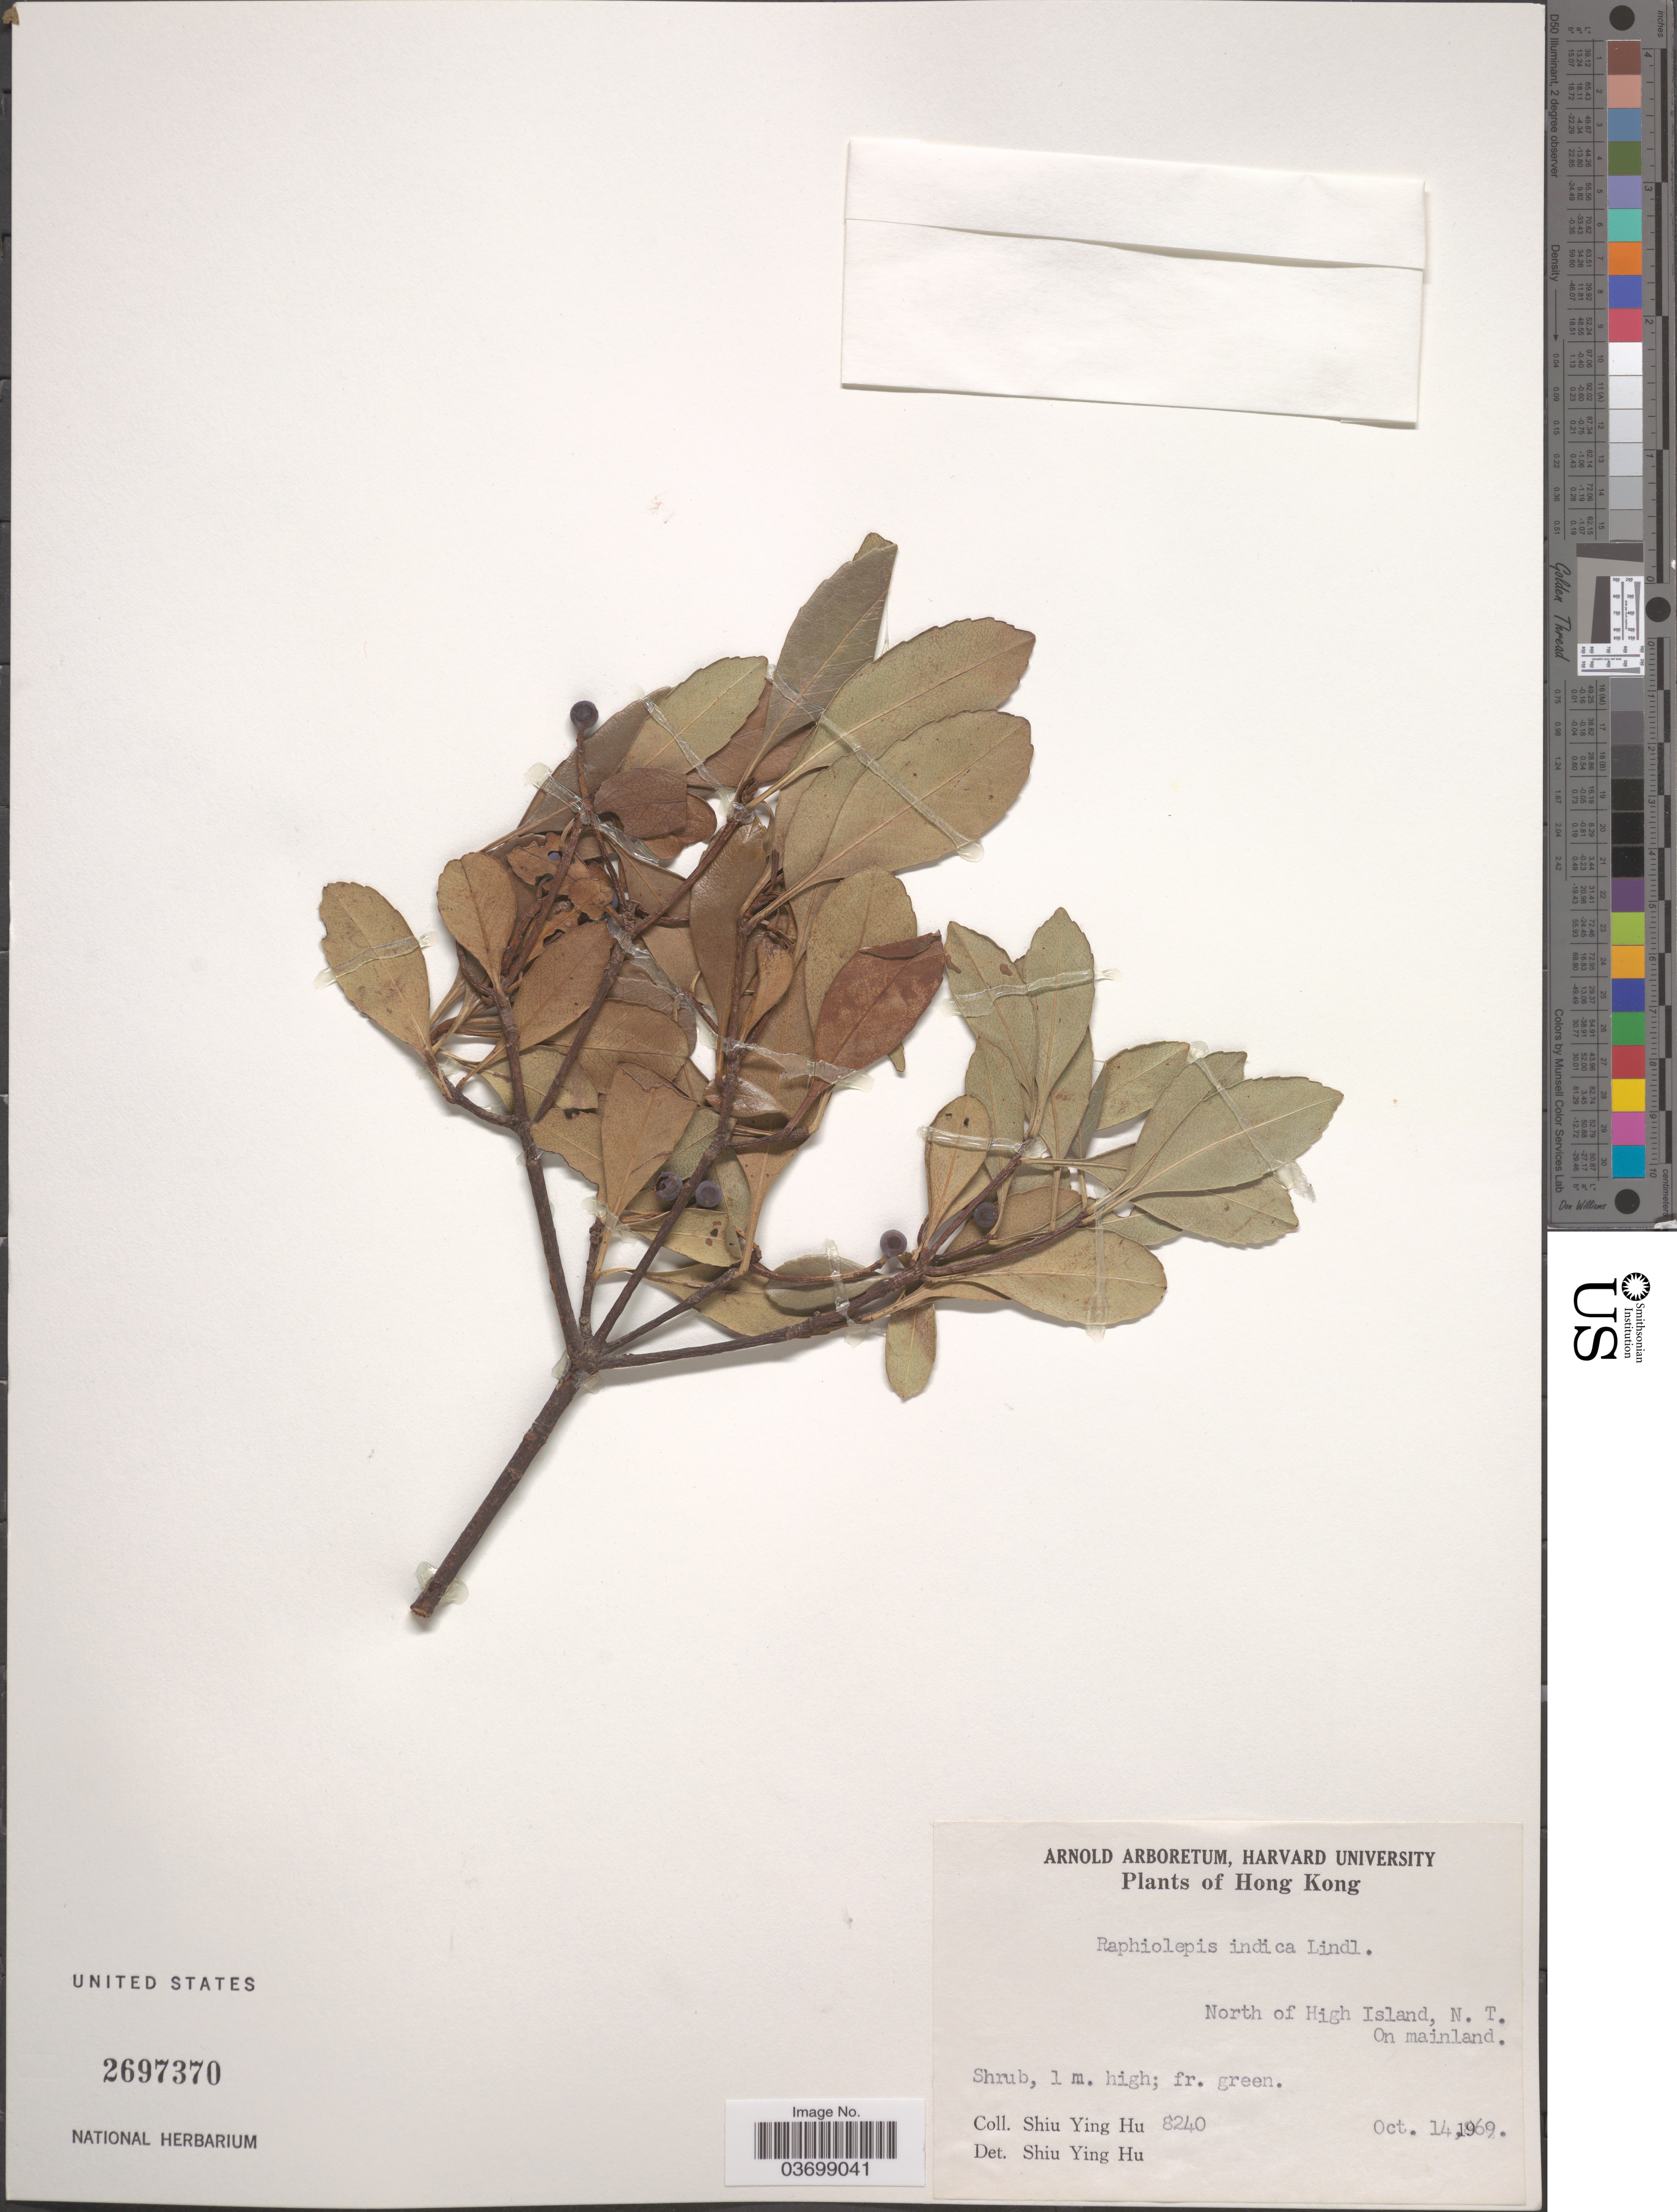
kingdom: Plantae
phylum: Tracheophyta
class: Magnoliopsida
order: Rosales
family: Rosaceae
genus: Rhaphiolepis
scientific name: Rhaphiolepis indica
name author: (L.) Lindl.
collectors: S. Y. Hu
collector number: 8240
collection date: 1969-10-14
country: China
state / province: Hong Kong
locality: North of High Island, N. T.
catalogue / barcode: US 2697370